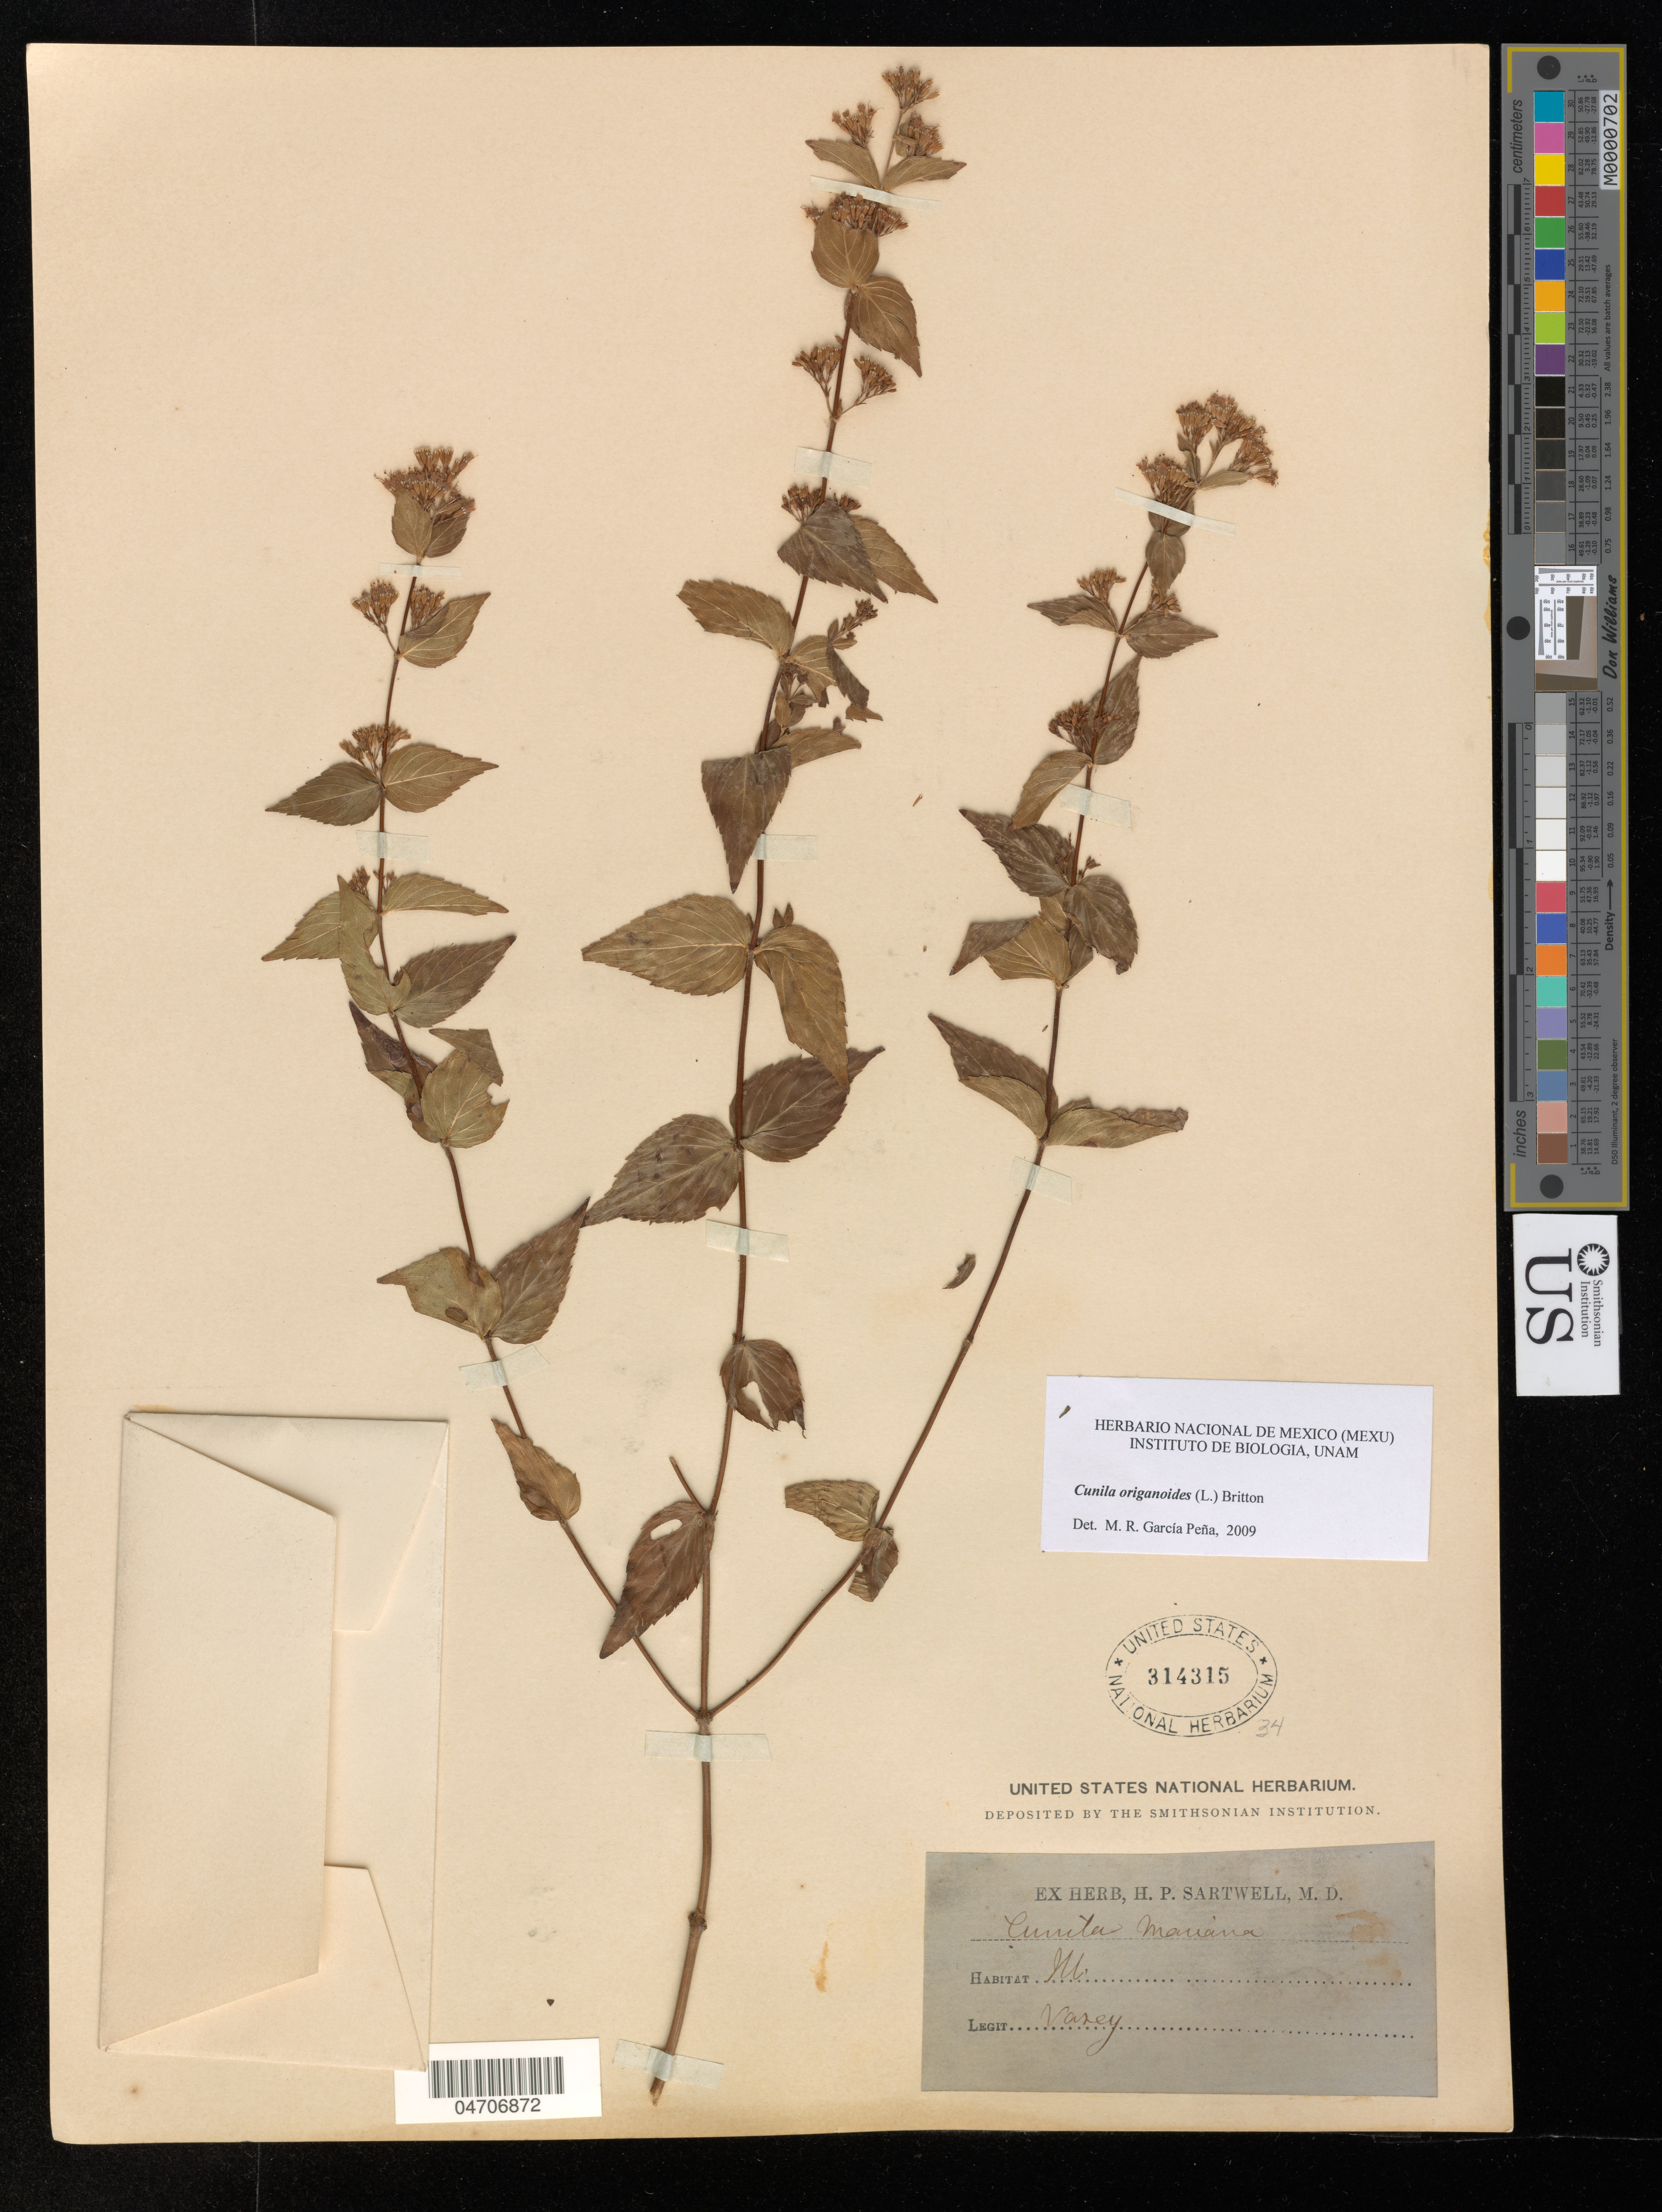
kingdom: Plantae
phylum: Tracheophyta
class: Magnoliopsida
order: Lamiales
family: Lamiaceae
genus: Cunila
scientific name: Cunila origanoides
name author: (L.) Britton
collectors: Vasey, --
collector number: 34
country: United States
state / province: Illinois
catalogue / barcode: US 314315